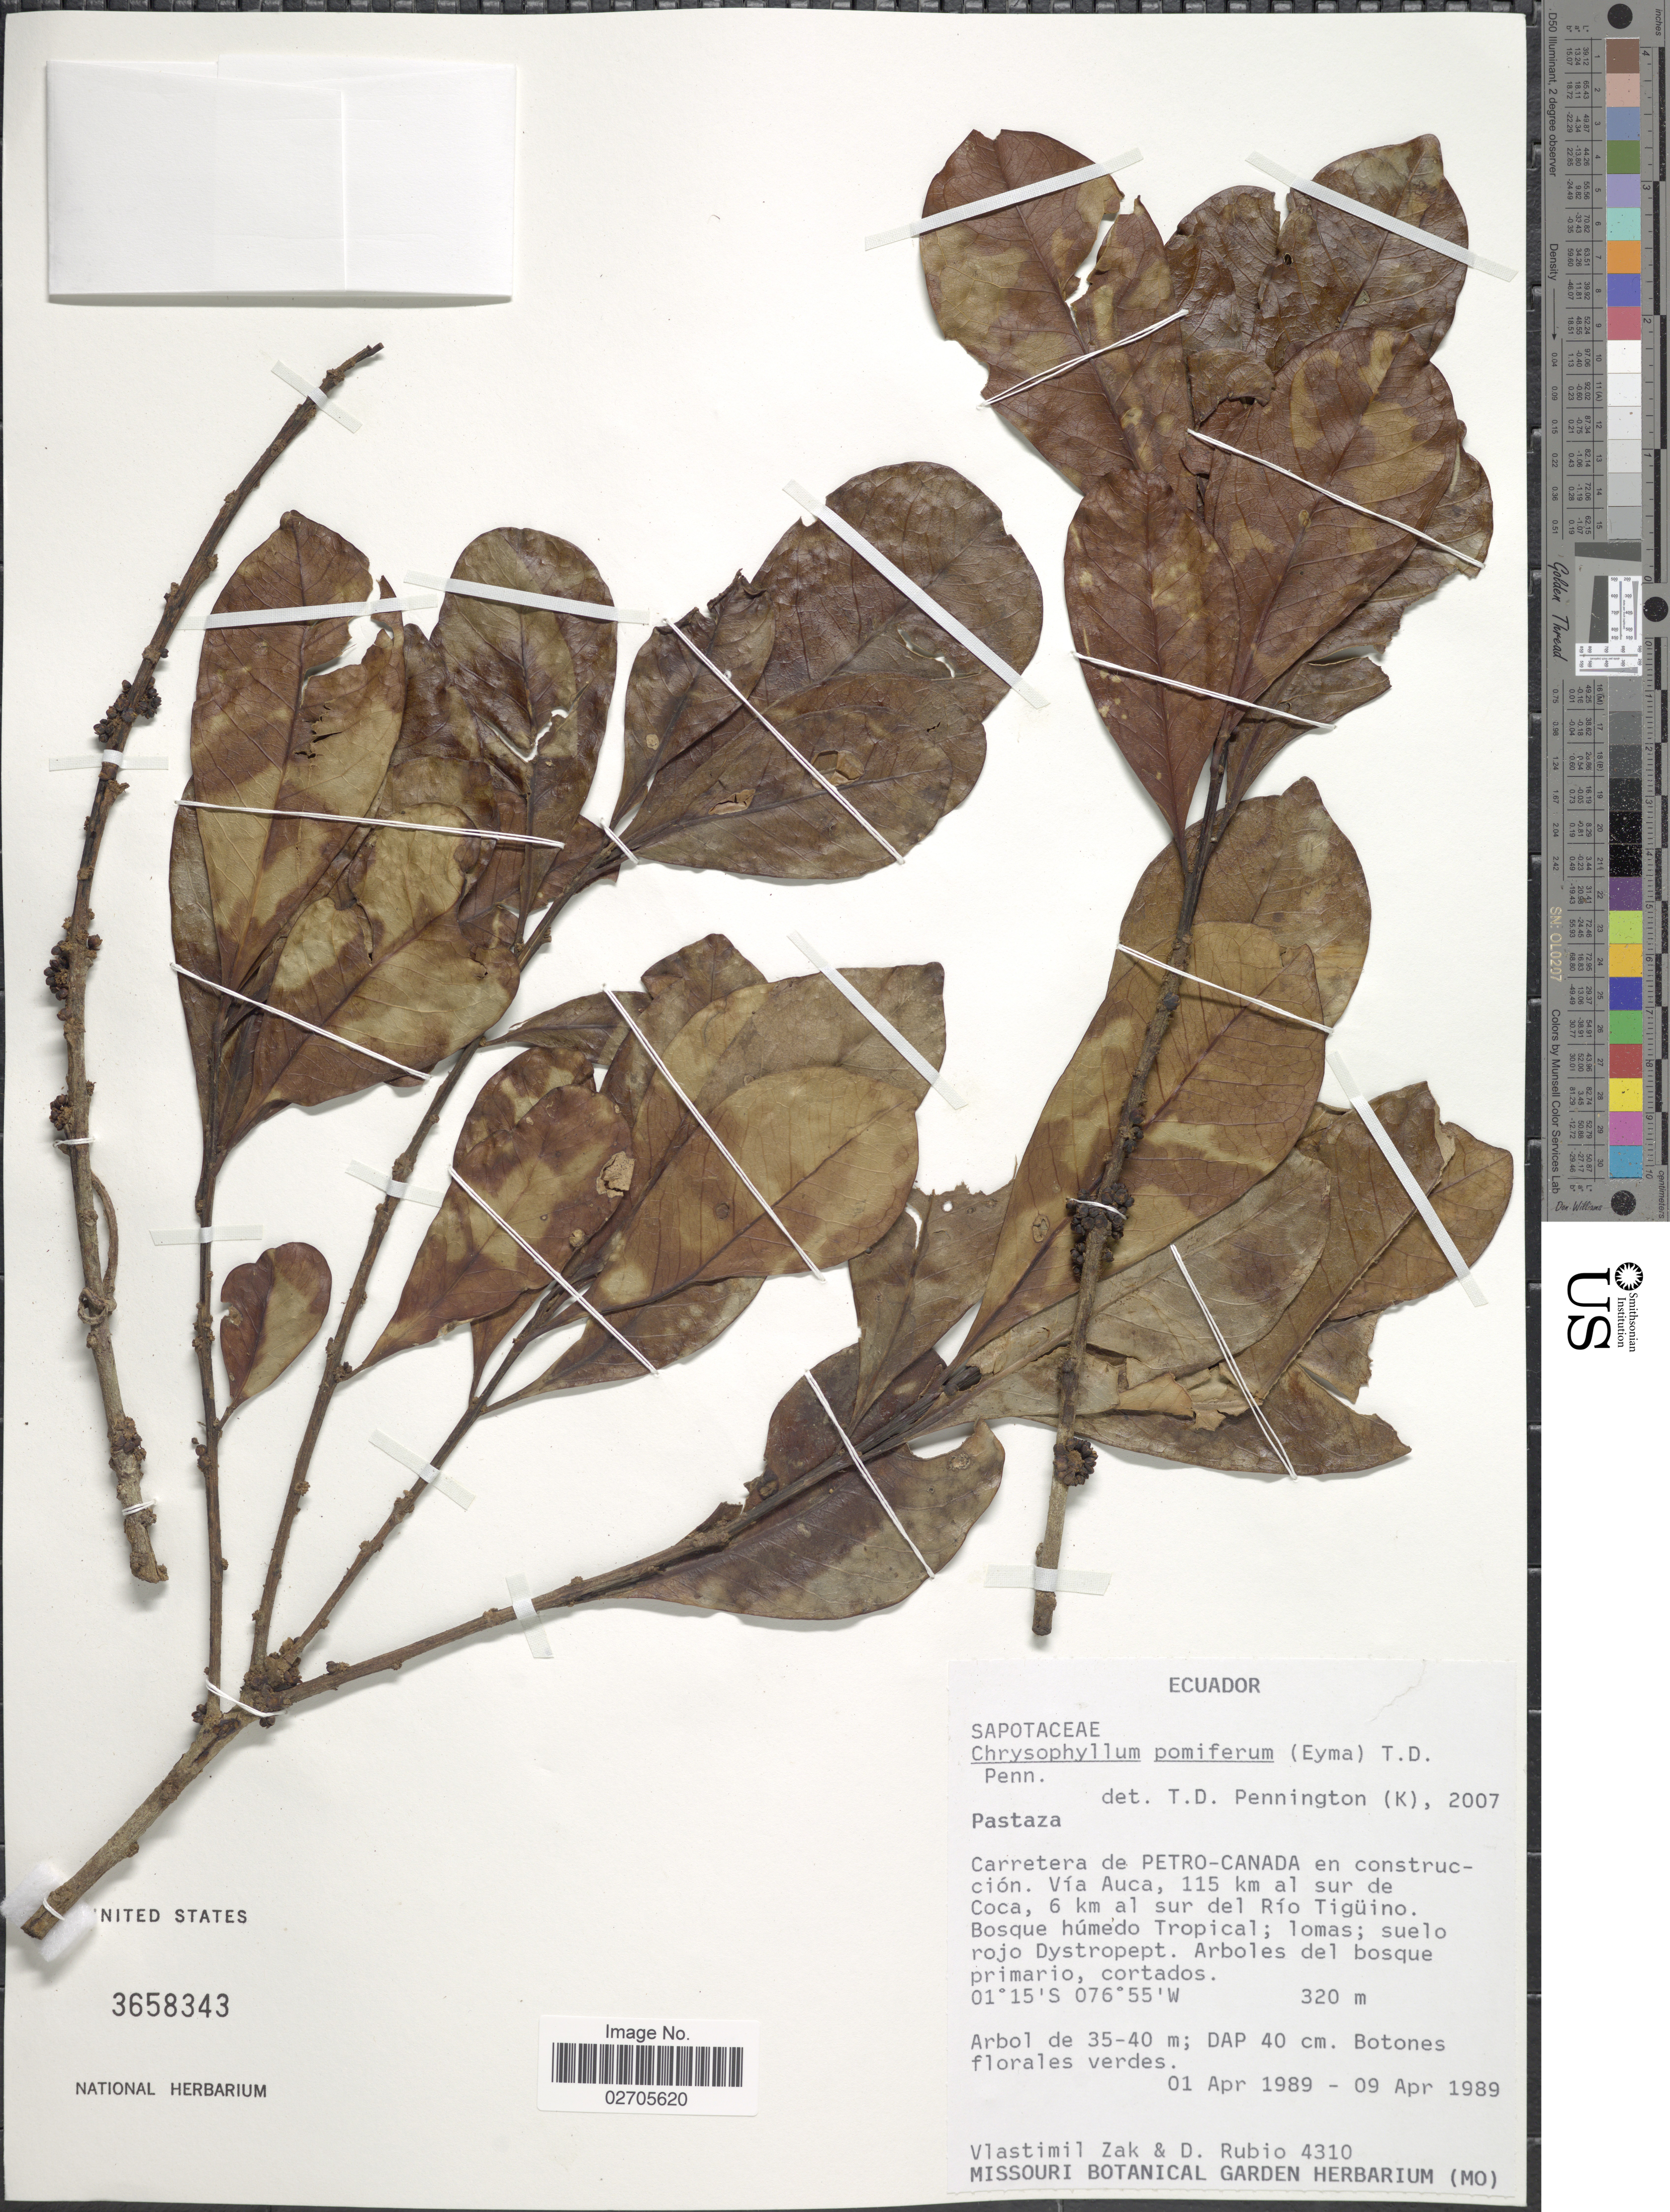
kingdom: Plantae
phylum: Tracheophyta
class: Magnoliopsida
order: Ericales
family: Sapotaceae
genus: Chrysophyllum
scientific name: Chrysophyllum pomiferum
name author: (Eyma) T.D. Penn.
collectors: V. Zak & D. Rubio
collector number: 4310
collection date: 1989-04-01/1989-04-09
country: Ecuador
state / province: Pastaza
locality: Carretera de PETRO-CANADA en construcción Vía Auca, 115 km al sur de Coca, 6 km al sur del Río Tigüino.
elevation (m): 320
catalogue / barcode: US 3658343